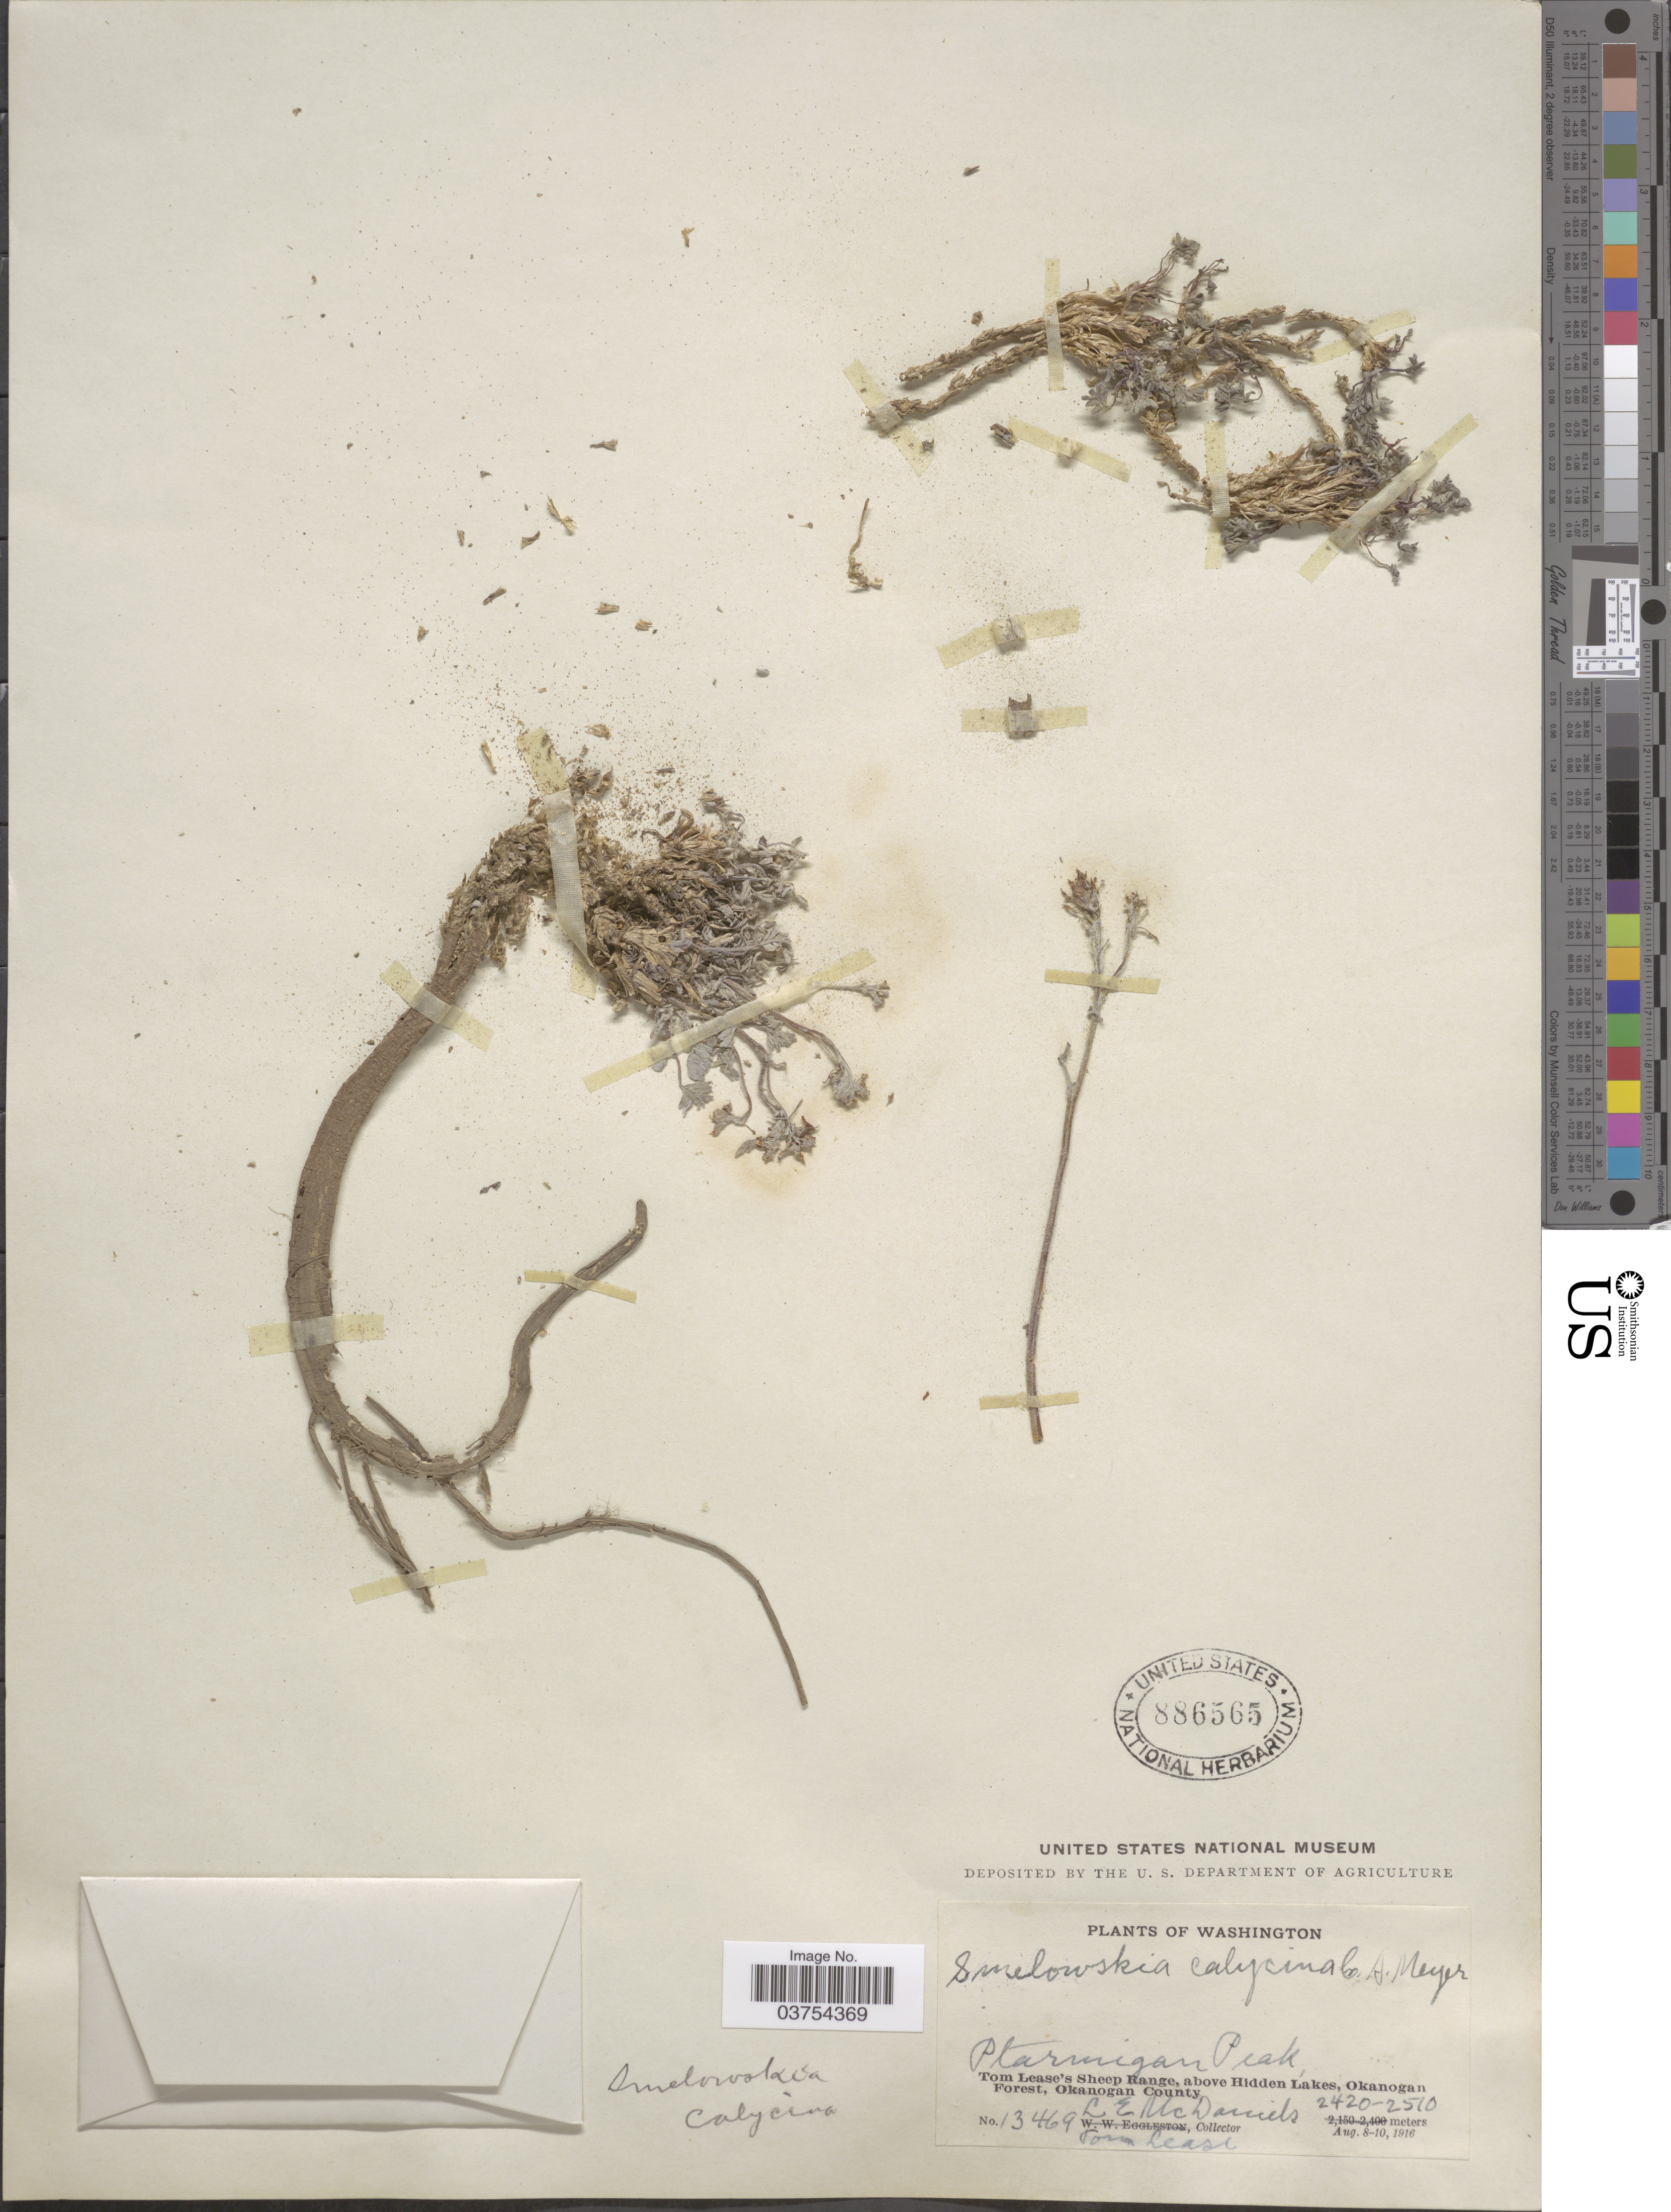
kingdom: Plantae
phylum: Tracheophyta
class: Magnoliopsida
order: Brassicales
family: Brassicaceae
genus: Smelowskia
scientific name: Smelowskia ovalis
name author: M.E. Jones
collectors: L. McDaniels & T. Lease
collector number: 13469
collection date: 1916-08-08/1916-08-10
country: United States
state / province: Washington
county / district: Okanogan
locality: Ptarmigan Peak. Tom Lease's Sheep Range, above Hidden Lakes, Okanogan Forest, Okanogan County.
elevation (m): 2420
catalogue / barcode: US 886565